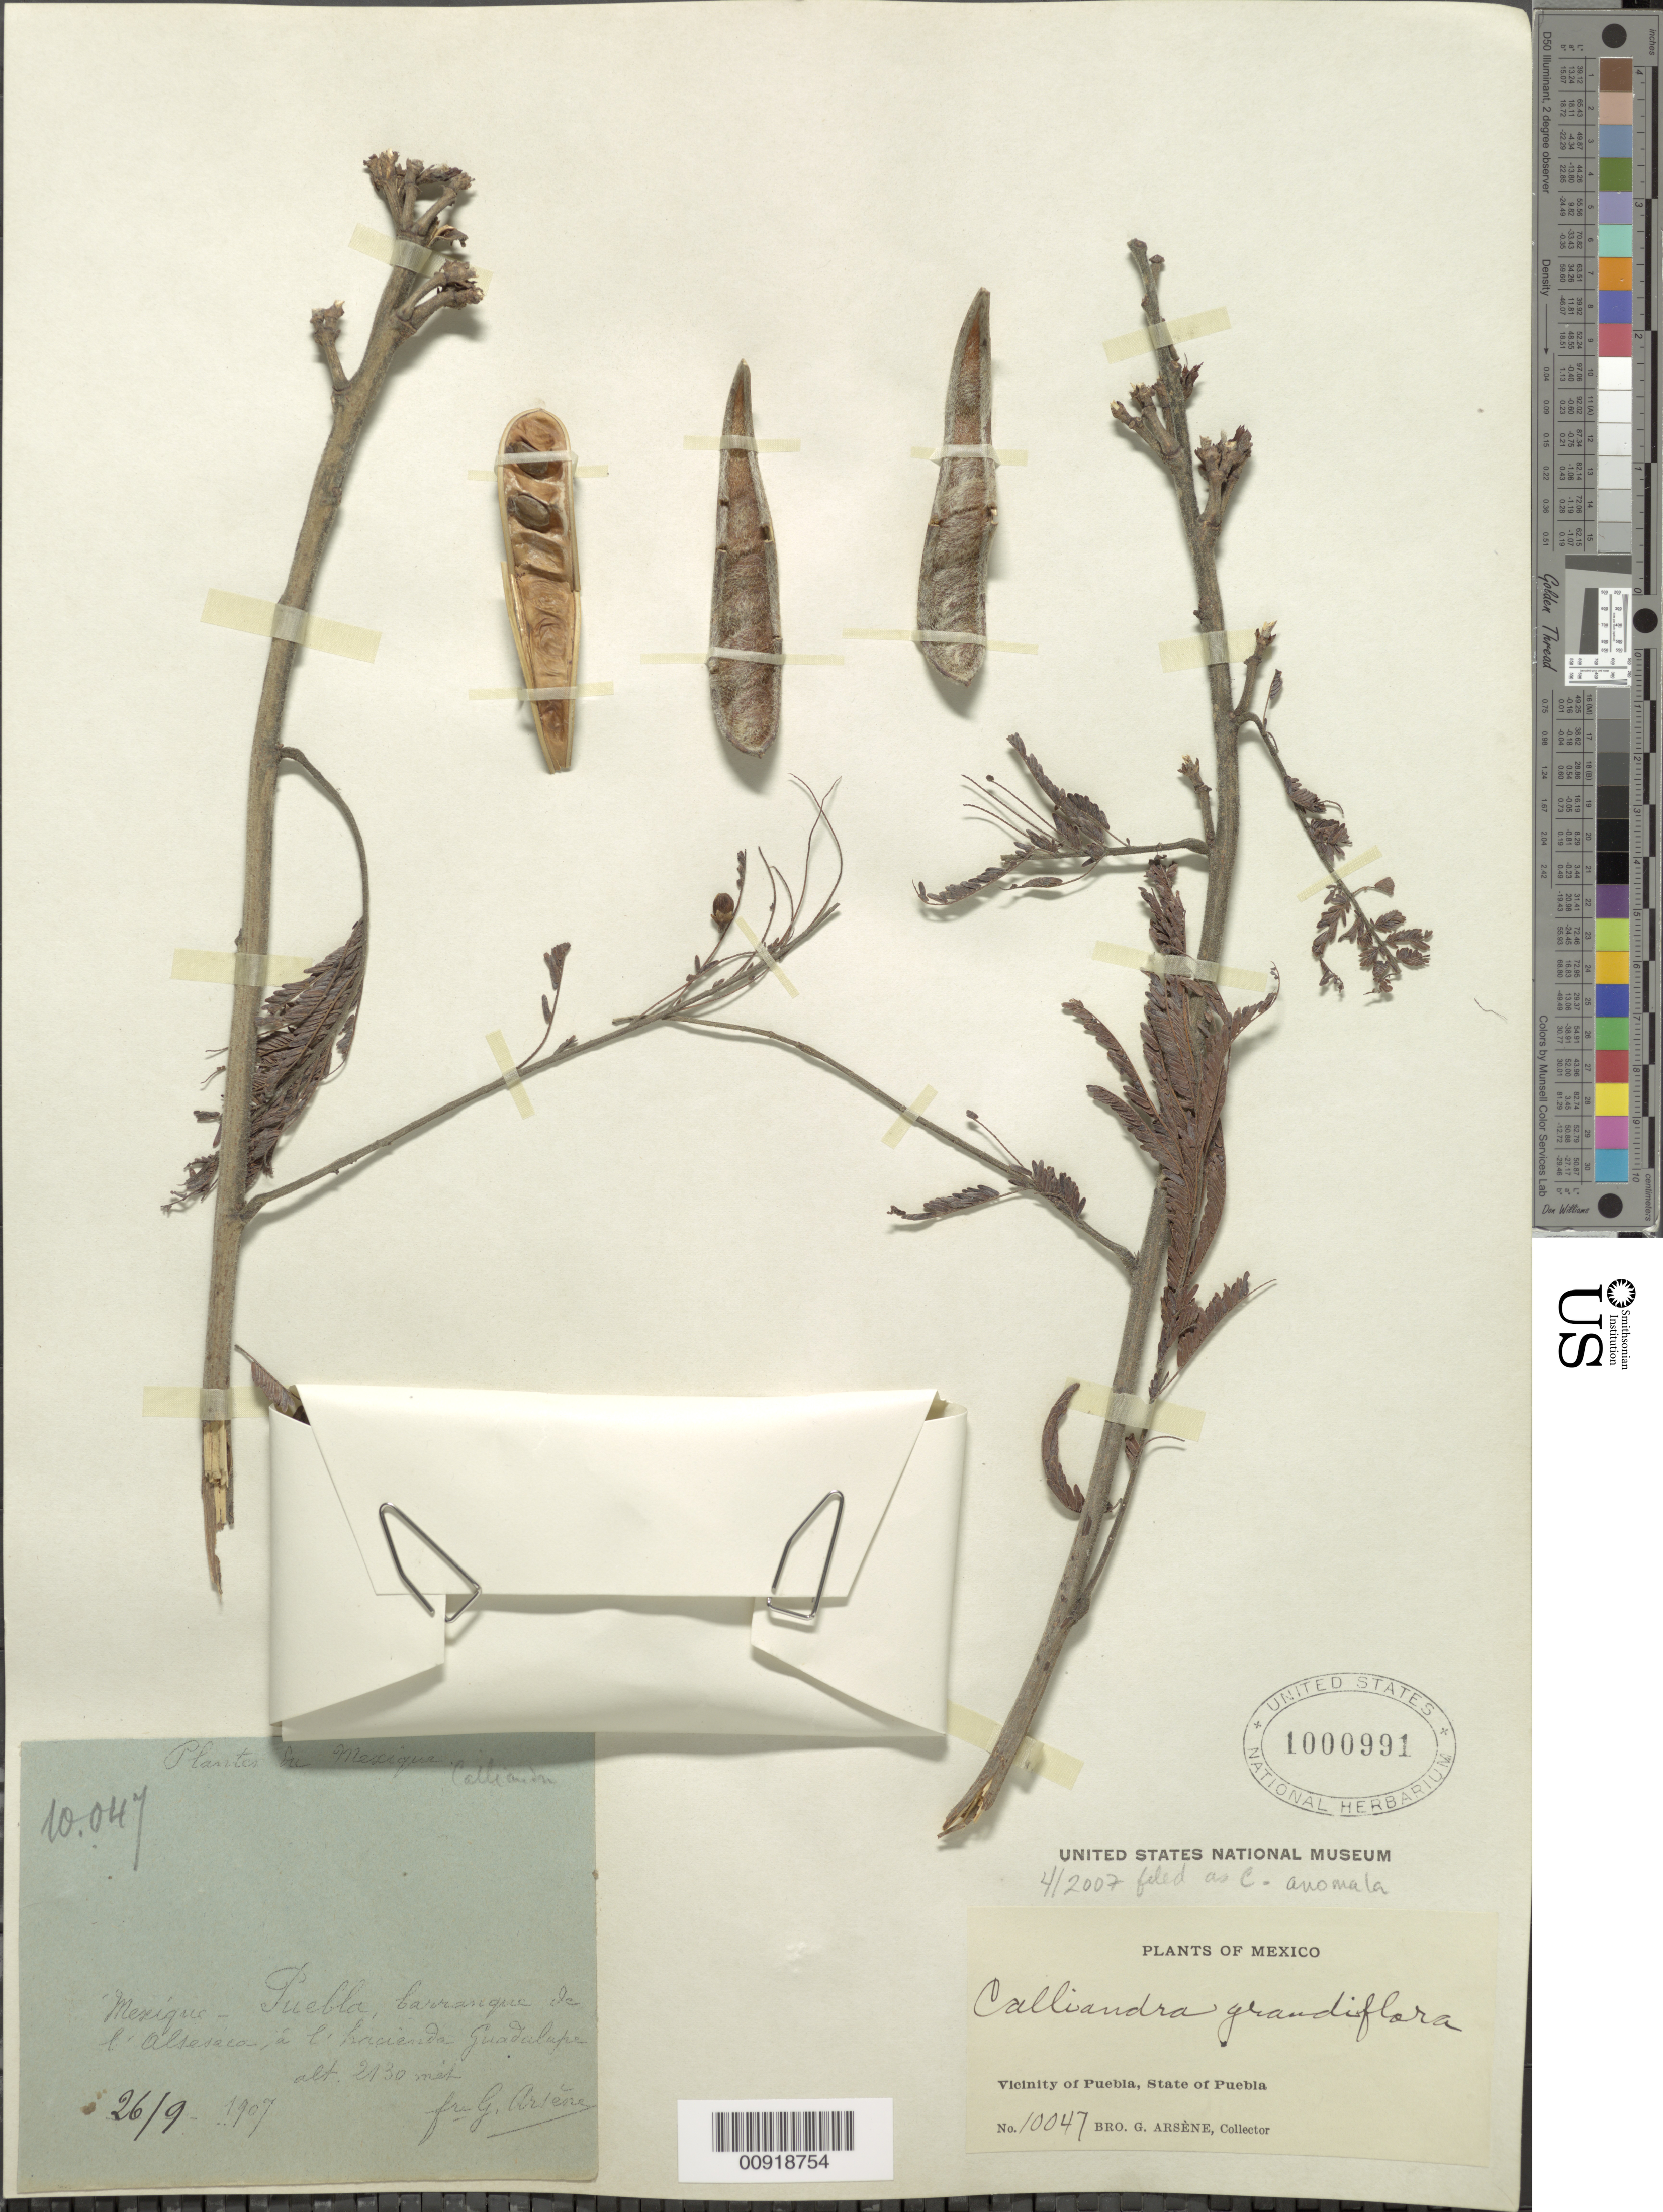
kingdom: Plantae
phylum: Tracheophyta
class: Magnoliopsida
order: Fabales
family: Fabaceae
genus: Calliandra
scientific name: Calliandra anomala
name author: (Kunth) J.F. Macbr.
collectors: Bro. G. Arsène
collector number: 10047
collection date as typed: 26 Sep 1907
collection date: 1907-09-26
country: Mexico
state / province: Puebla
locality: Barranque de l' Alseseca, á l' hacienda Guadalupe. Vicinity of Puebla, State of Puebla.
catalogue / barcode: US 1000991